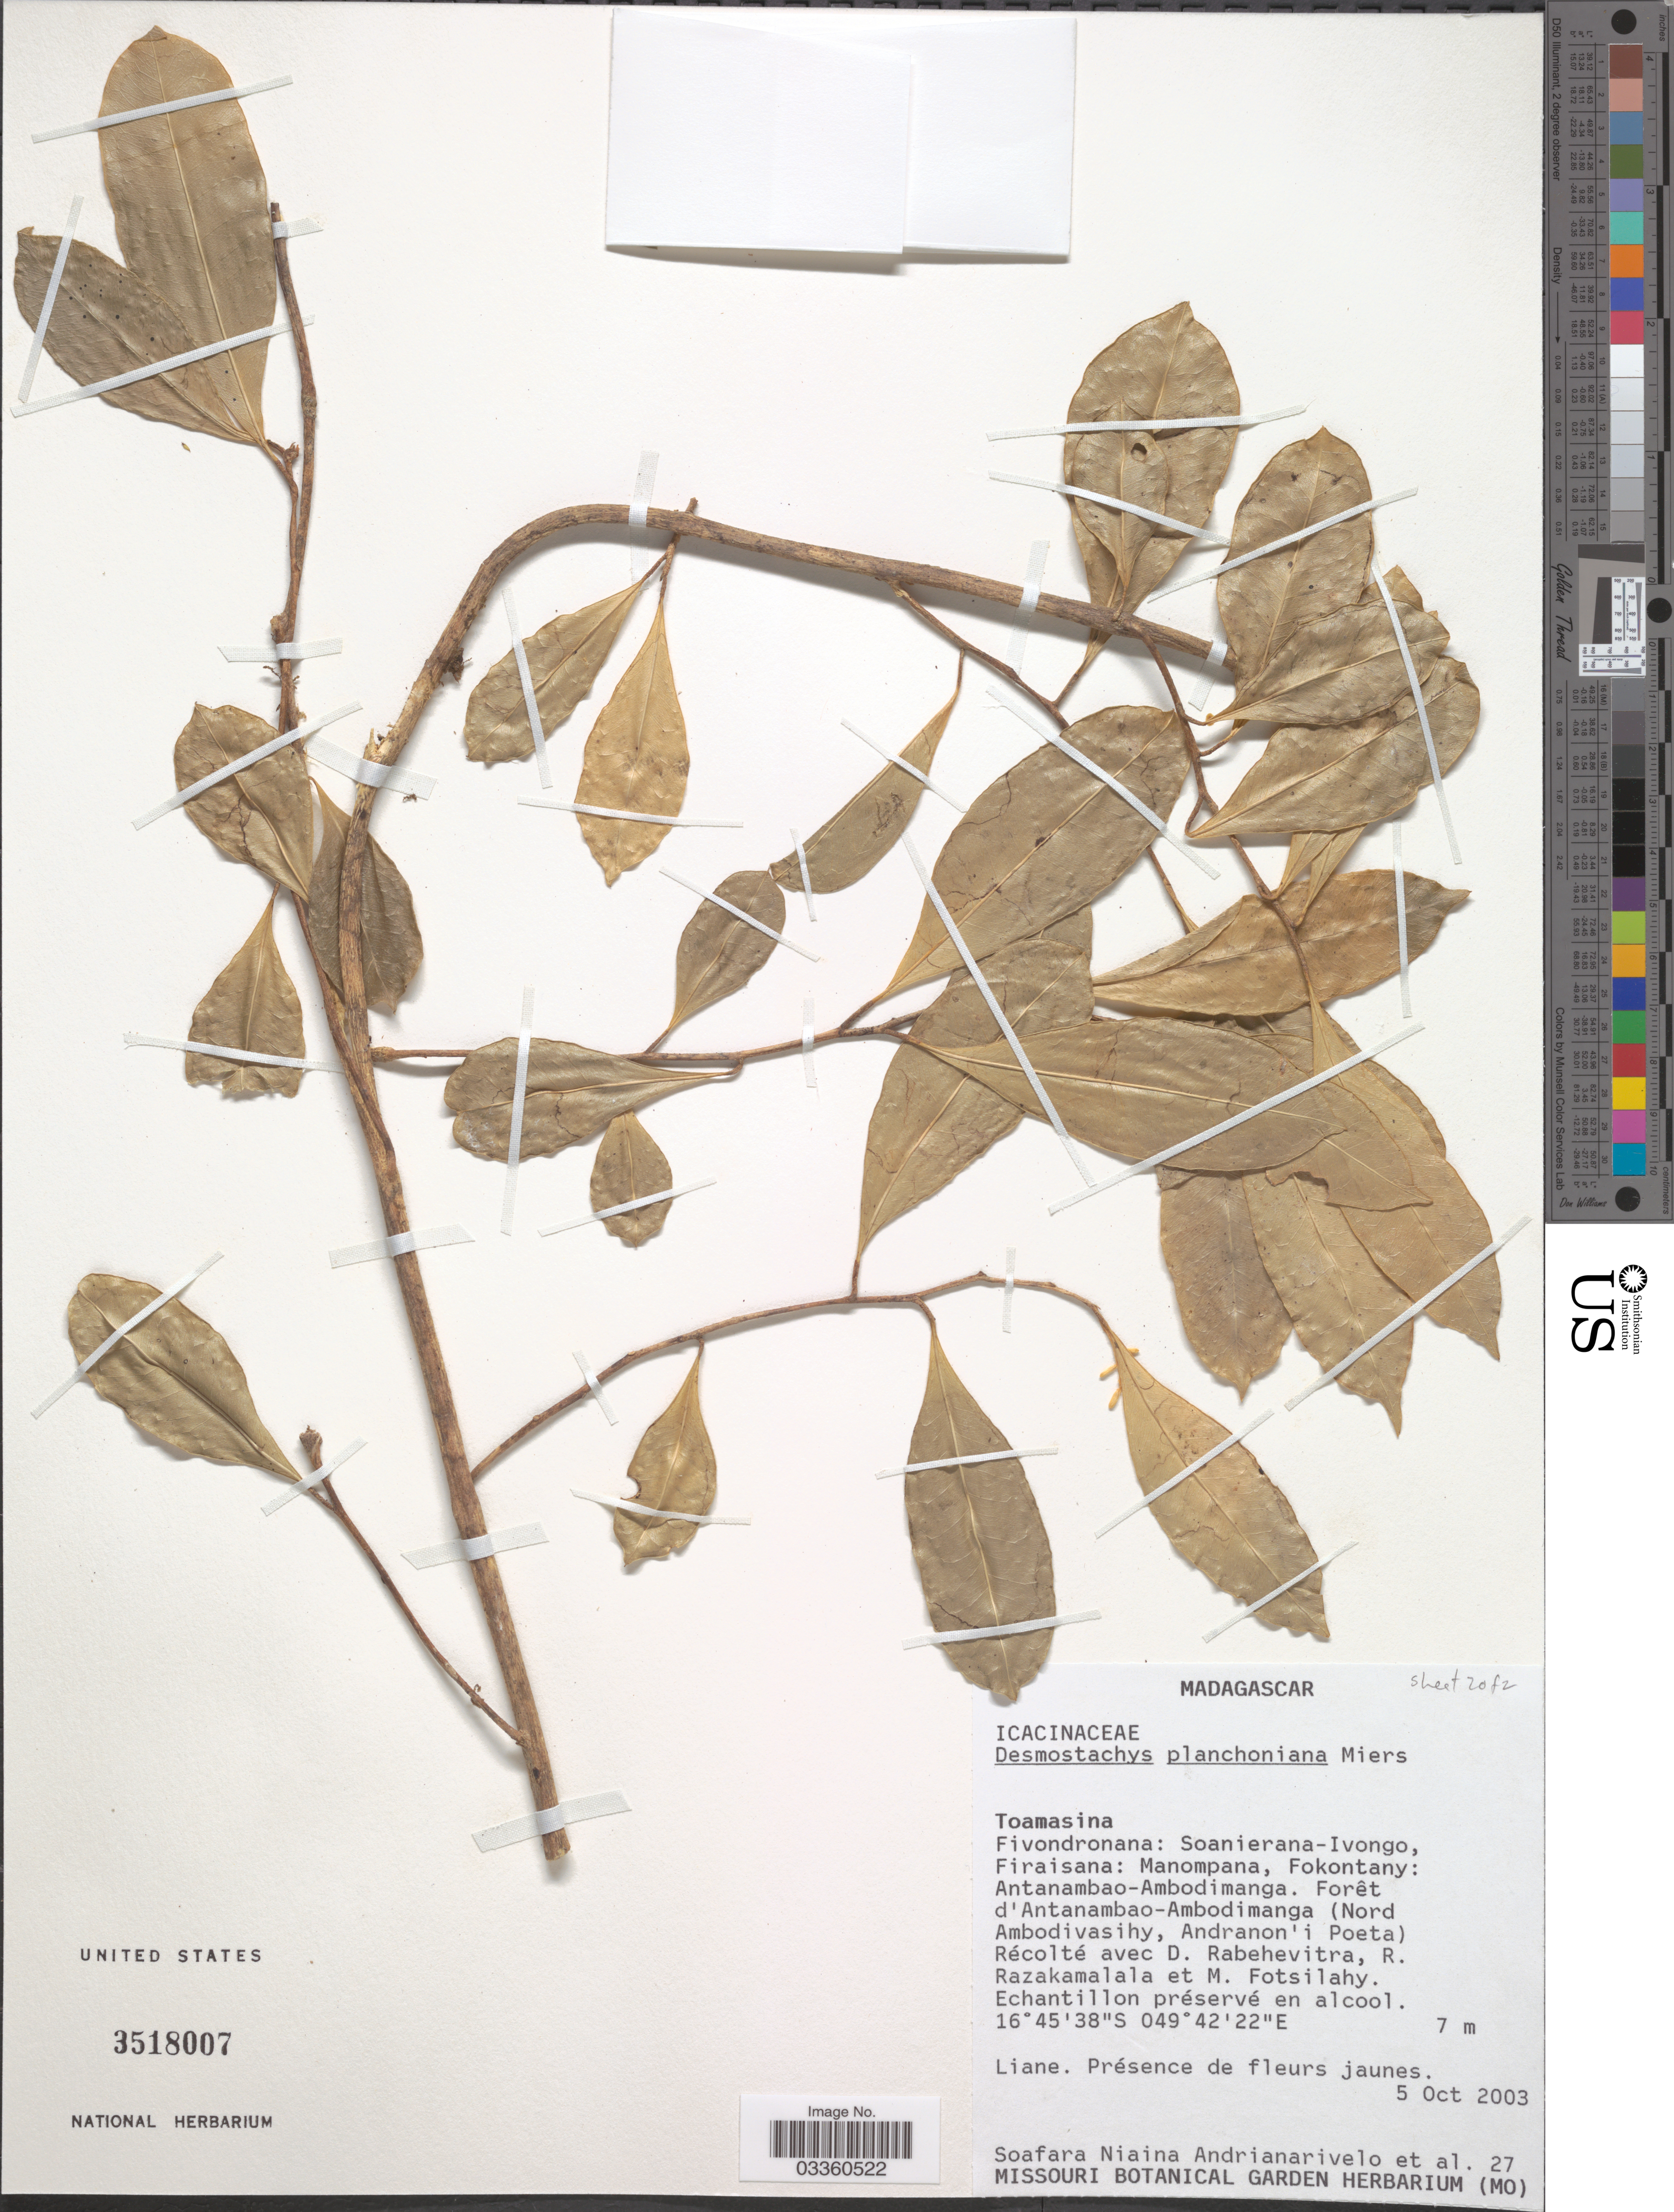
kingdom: Plantae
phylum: Tracheophyta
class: Magnoliopsida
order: Icacinales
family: Icacinaceae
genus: Desmostachys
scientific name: Desmostachys planchoniana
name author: Miers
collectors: S. Andrianarivelo, D. Rabehevitra, R. Razakamalala & M. Fotsilahy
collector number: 27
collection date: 2003-10-05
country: Madagascar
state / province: Analanjirofo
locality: Fivondronana: Soanierana-Ivongo, Firaisana: Manompana, Fokontany: Antanambao-Ambodimanga. Forêt d'Antanambao-Ambodimanga (Nord Ambodivasihy, Andranon'i Poeta).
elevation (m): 7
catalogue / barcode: US 3518007